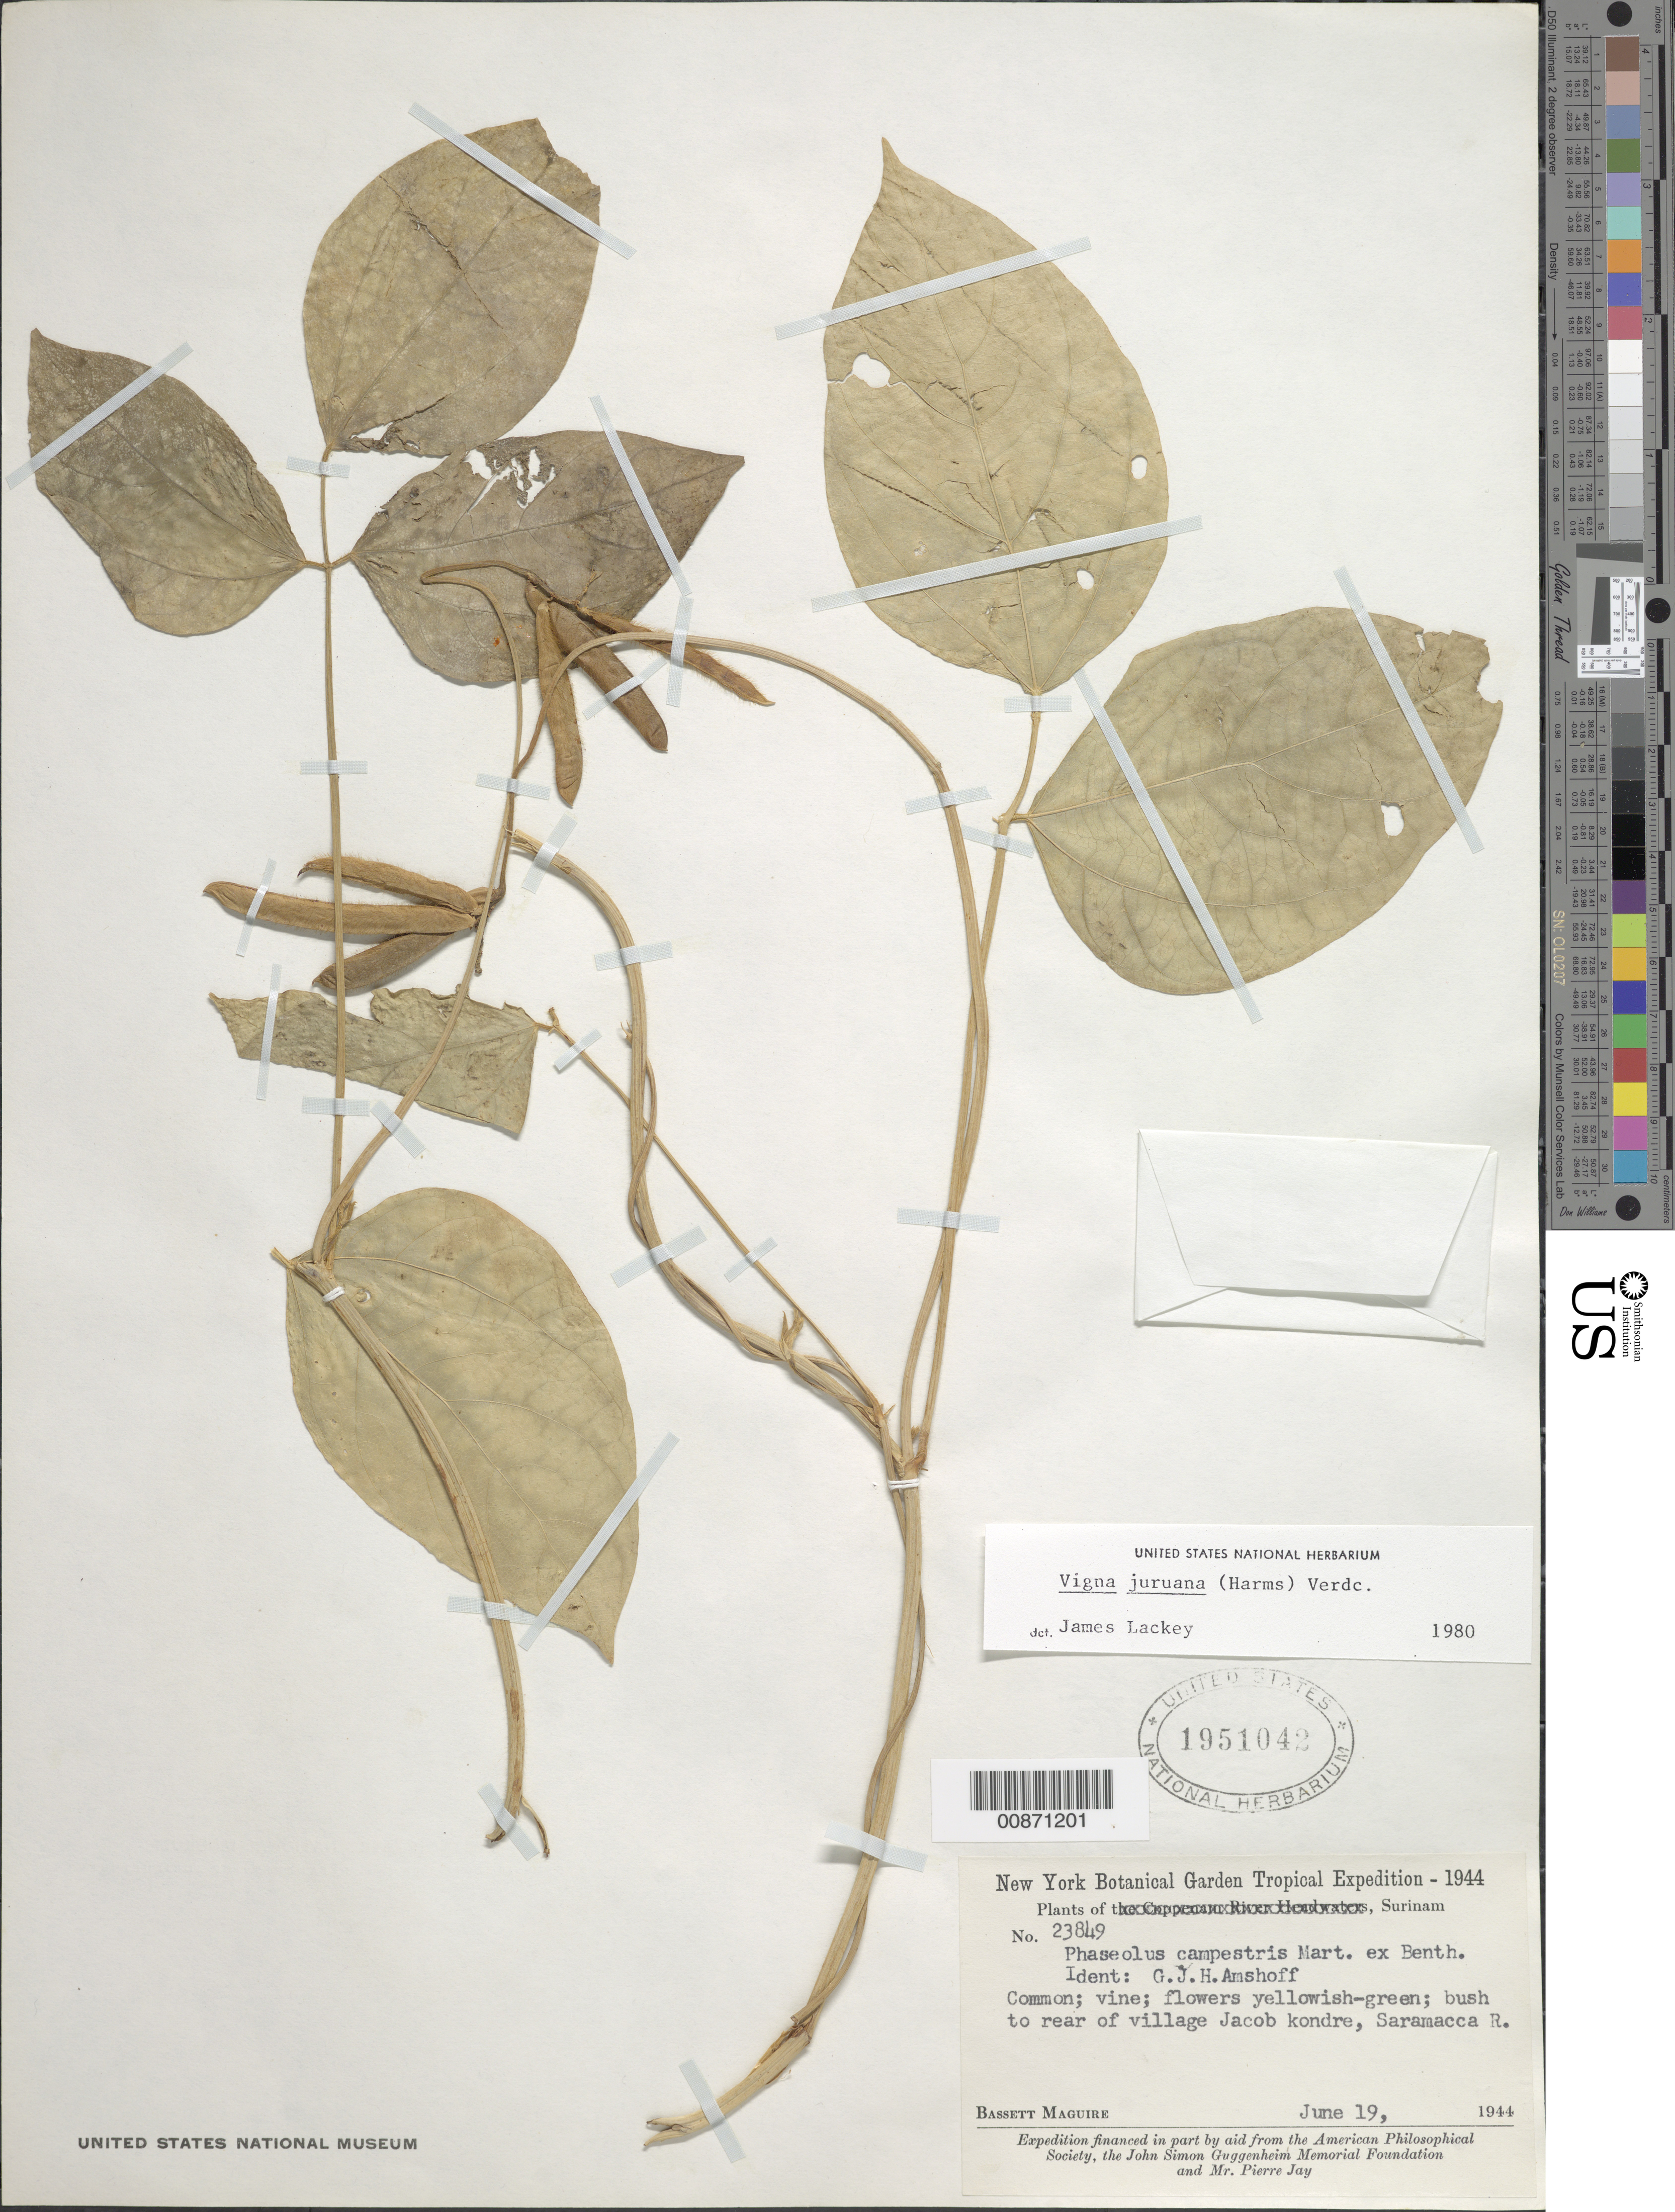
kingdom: Plantae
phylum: Tracheophyta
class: Magnoliopsida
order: Fabales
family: Fabaceae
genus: Vigna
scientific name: Vigna juruana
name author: (Harms) Verdc.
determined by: Lackey, J.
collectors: B. Maguire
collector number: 23849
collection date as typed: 19-Jun-44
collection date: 1944-06-19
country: Suriname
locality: Jacob Kondre village, to rear of; Saramacca River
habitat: Bush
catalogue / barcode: US 1951042